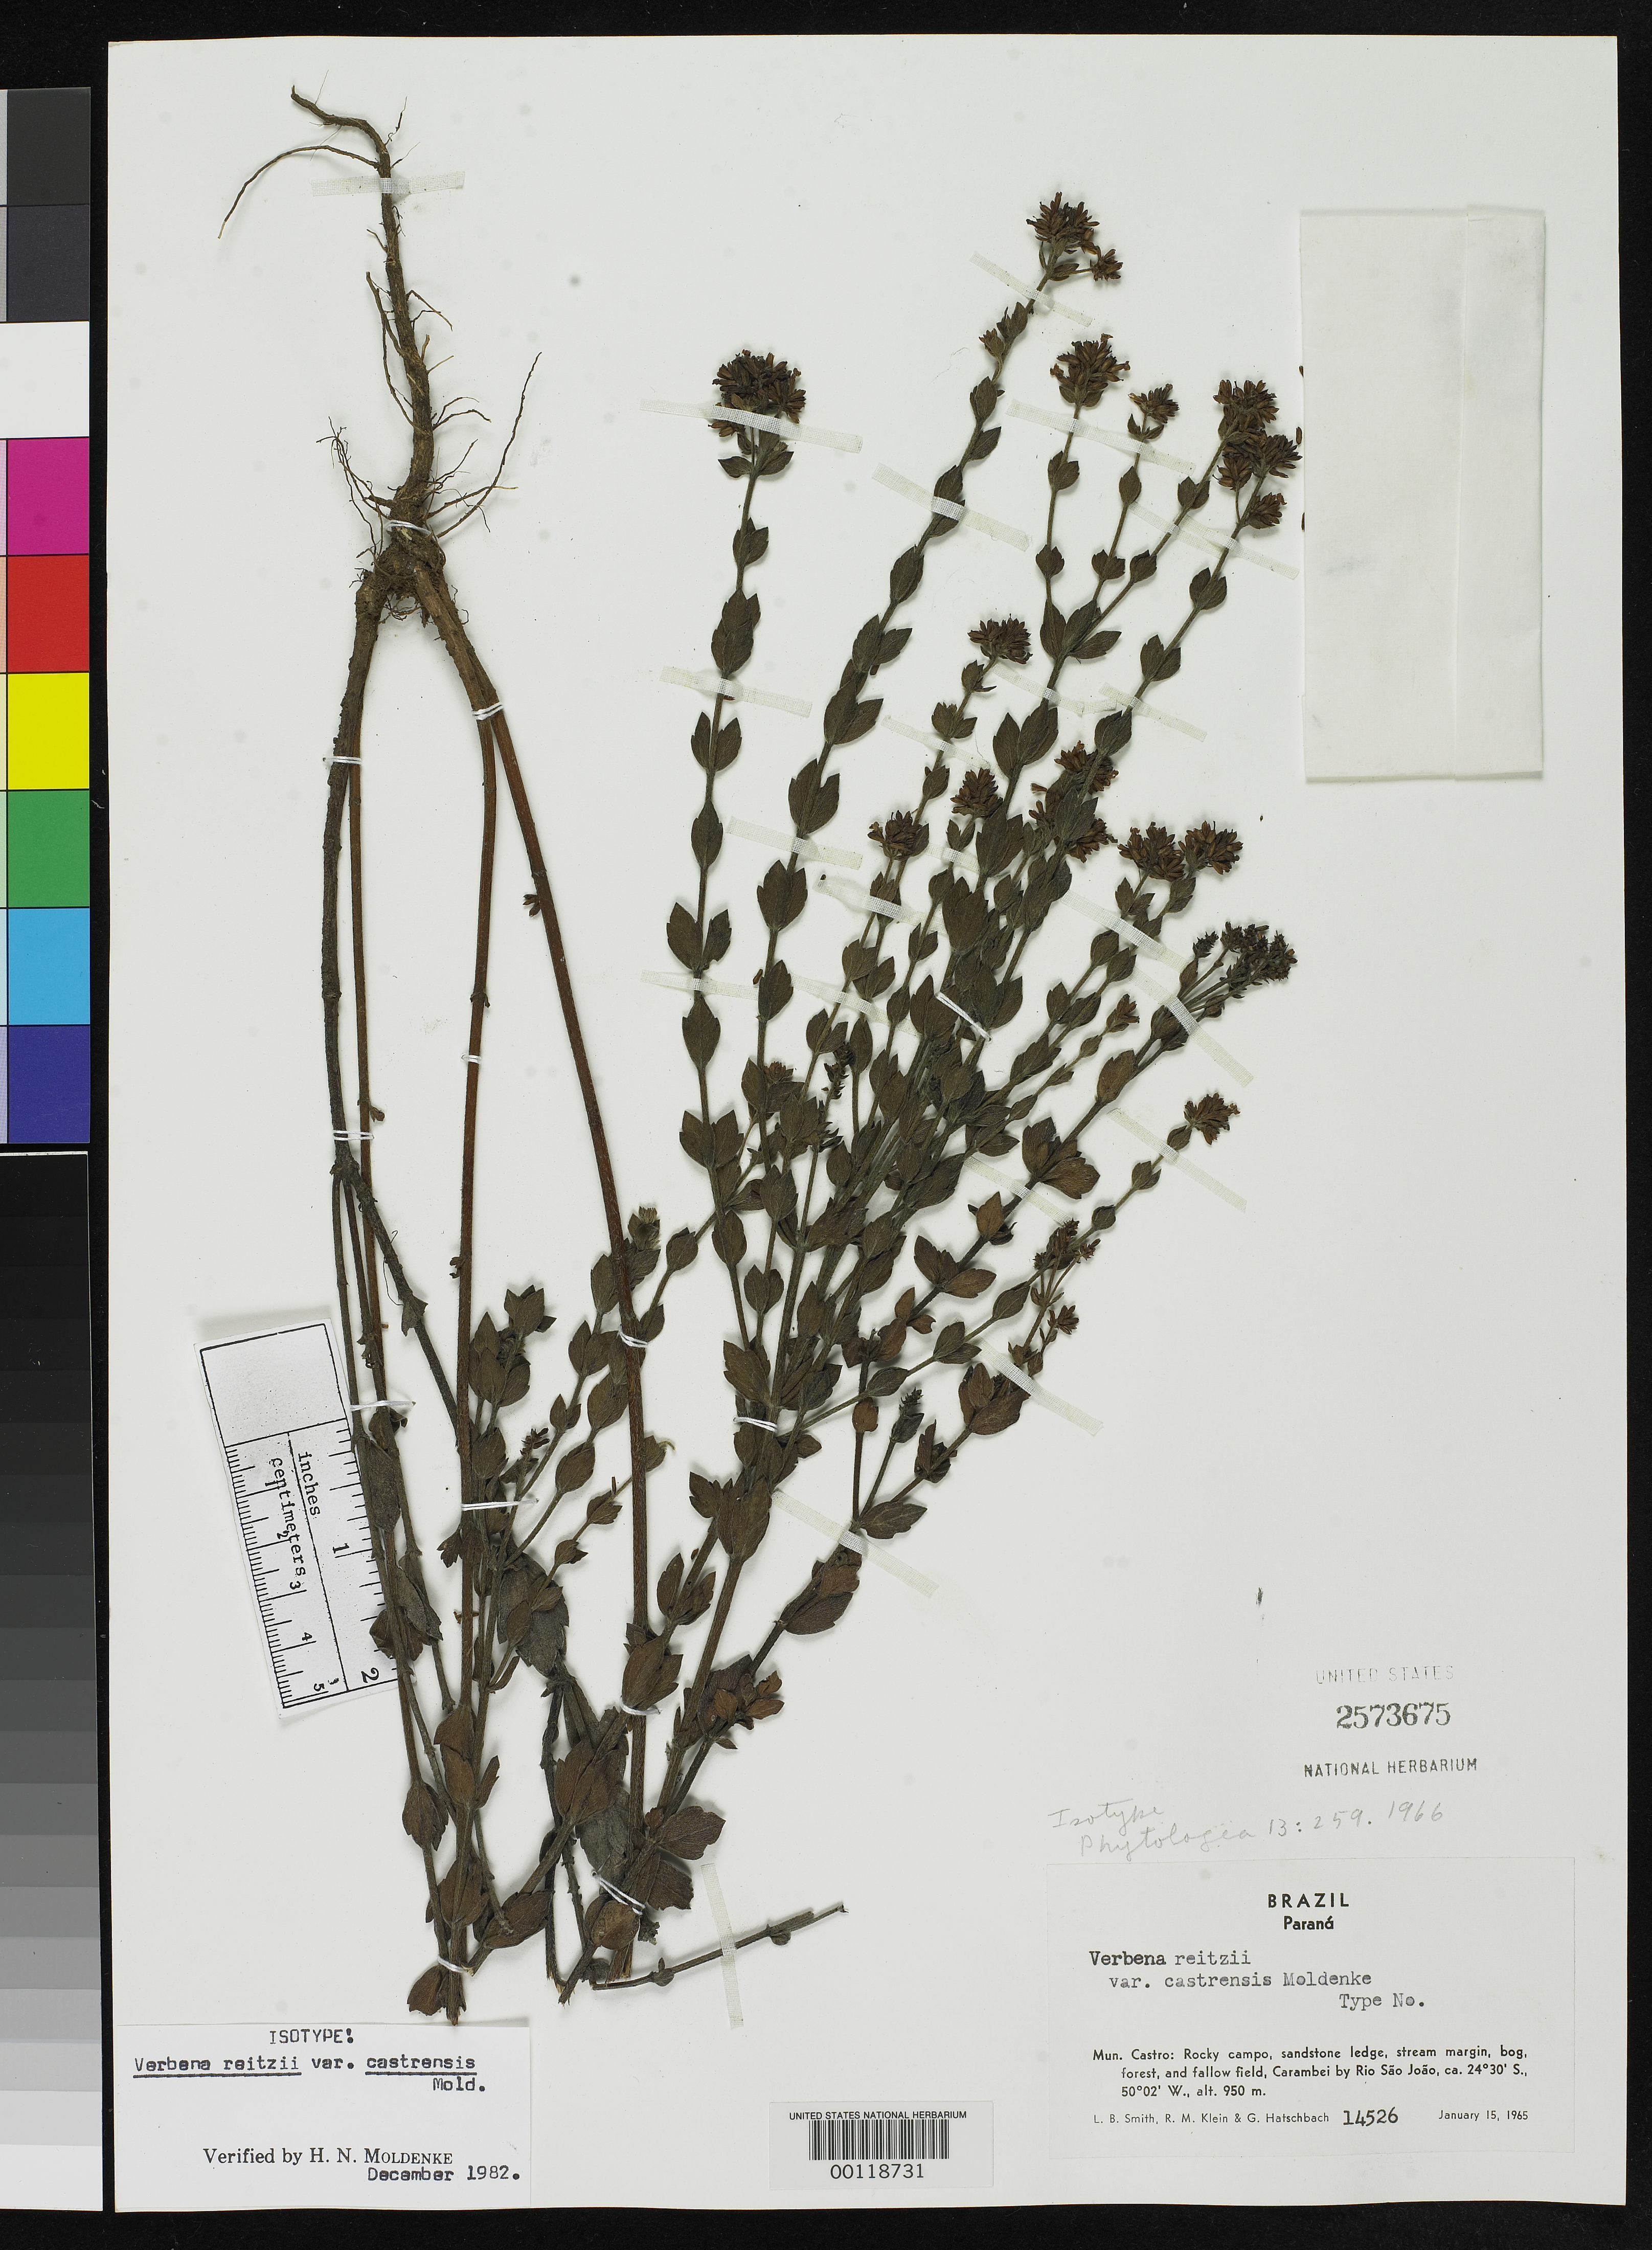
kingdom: Plantae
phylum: Tracheophyta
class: Magnoliopsida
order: Lamiales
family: Verbenaceae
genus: Verbena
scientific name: Verbena reitzii var. castrensis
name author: Moldenke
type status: Isotype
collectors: L. Smith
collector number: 14526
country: Brazil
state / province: Paraná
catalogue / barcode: US 2573675